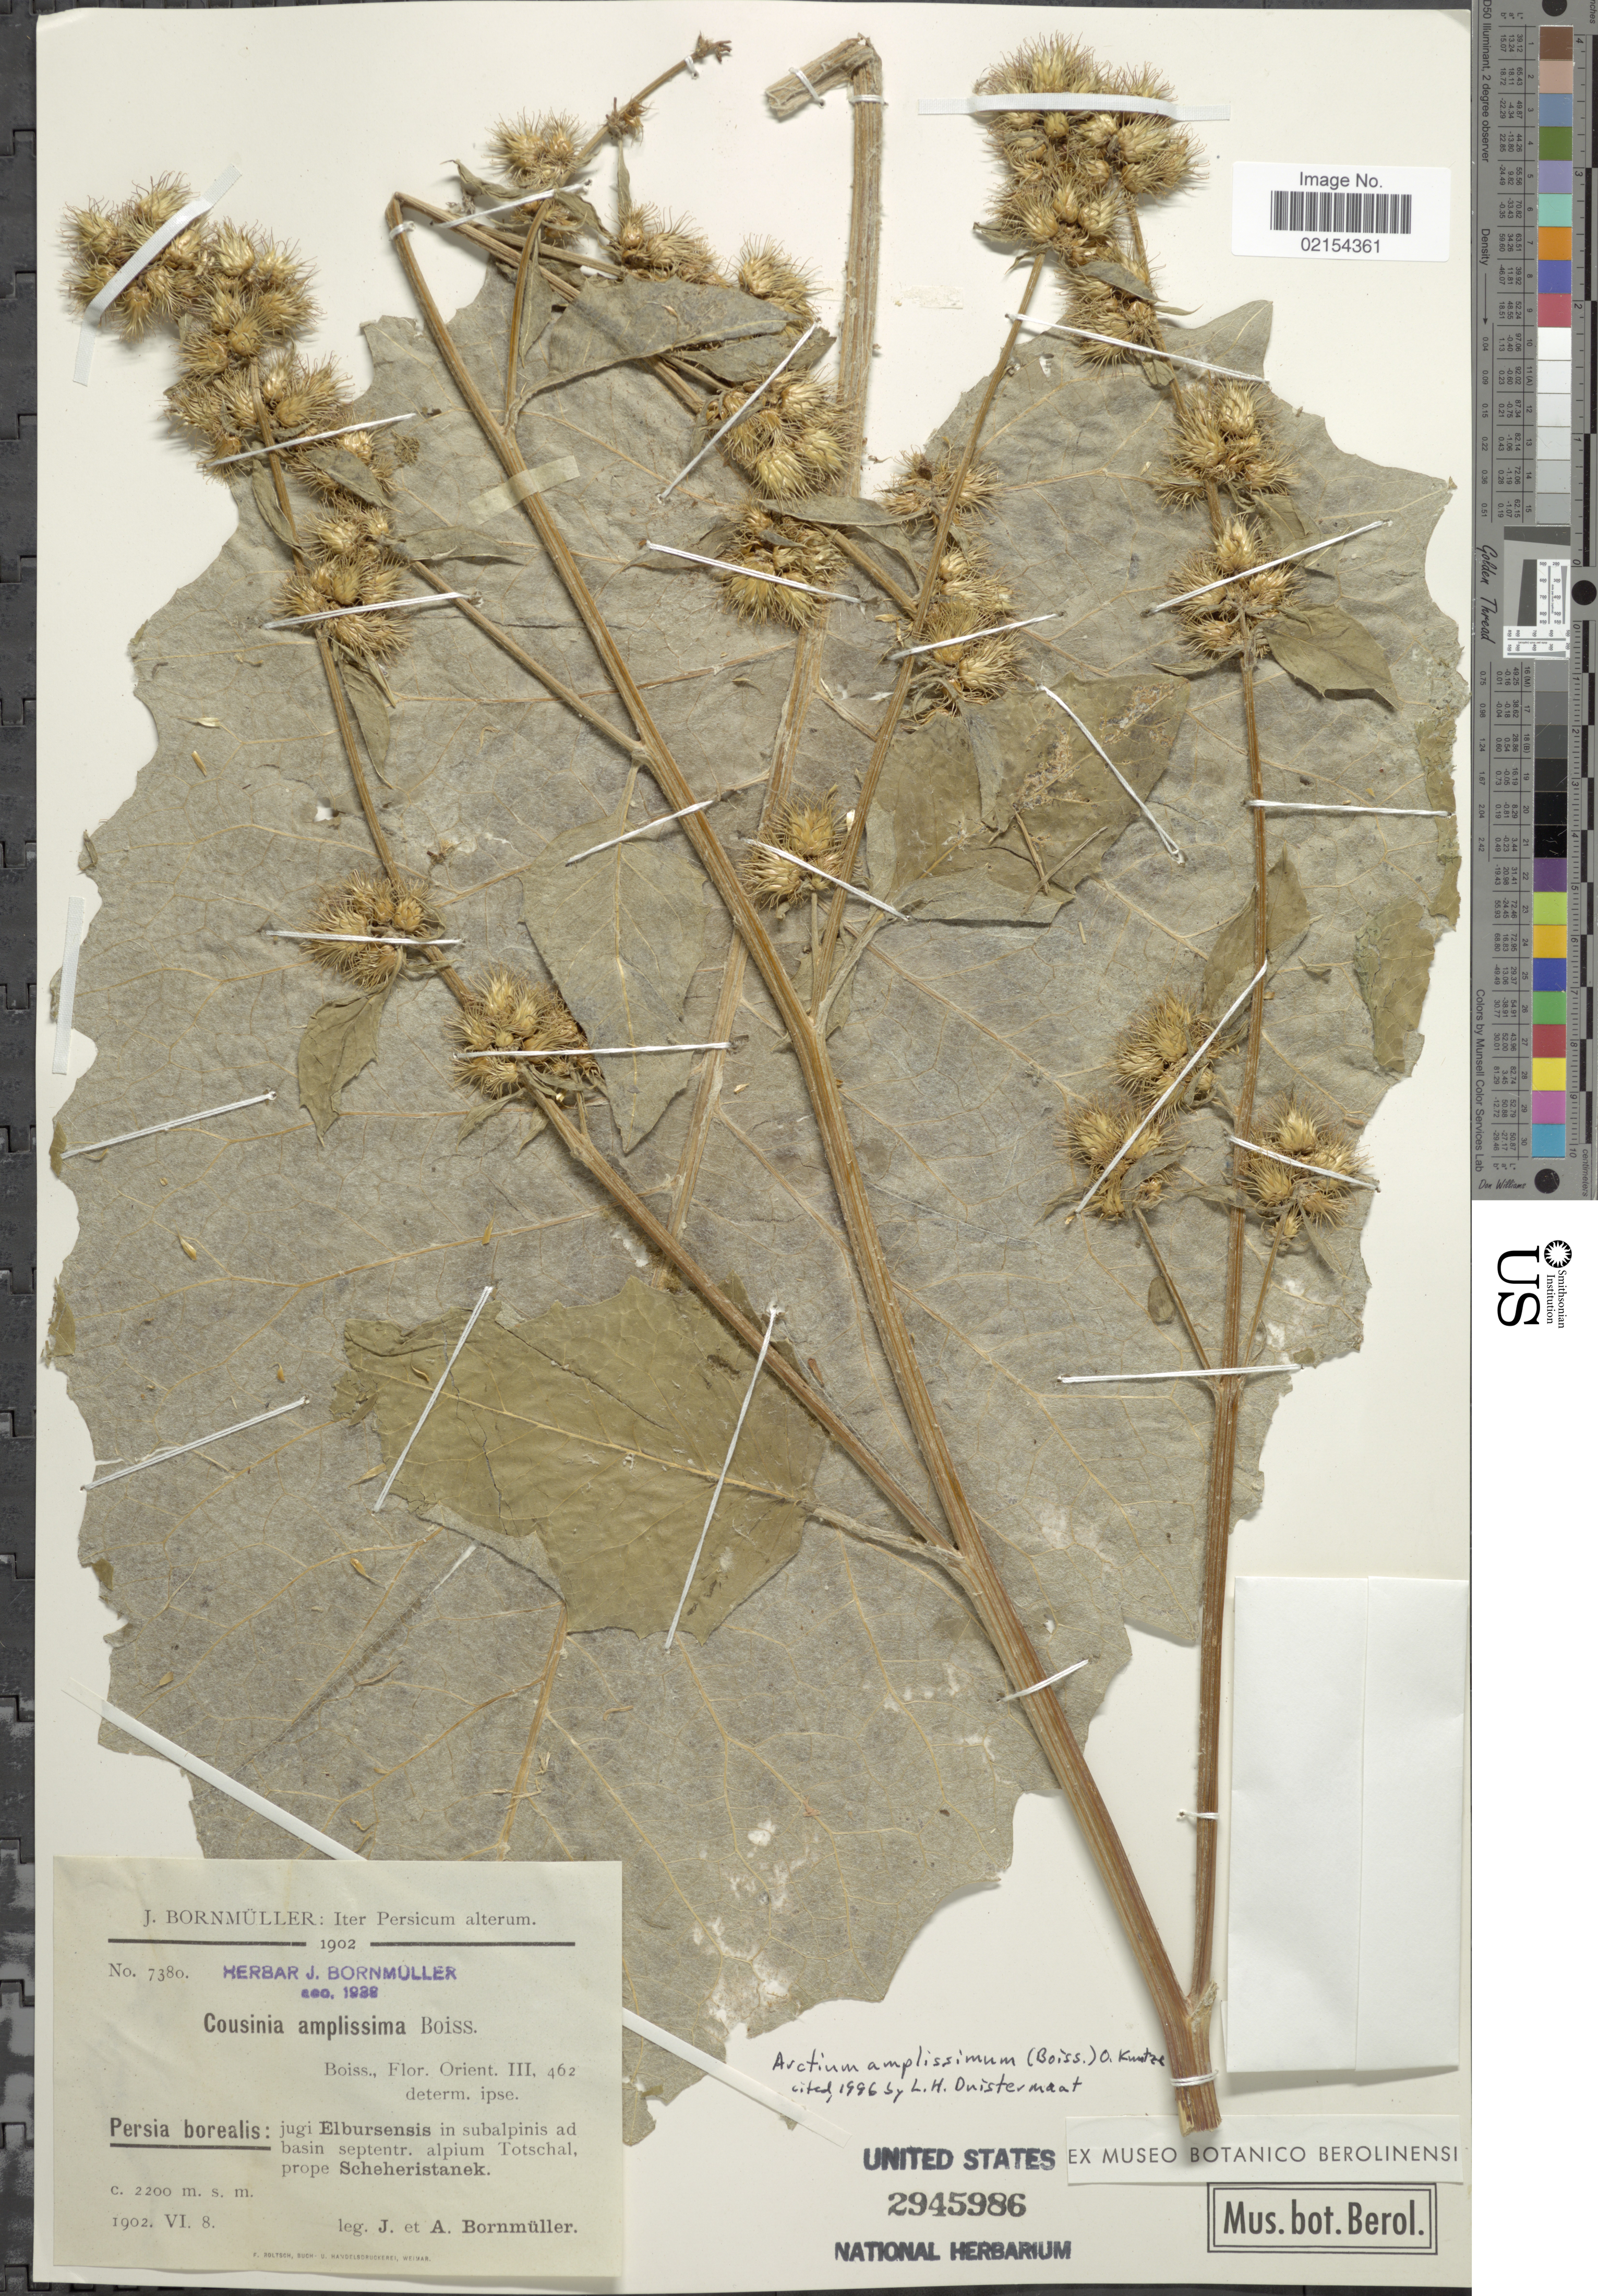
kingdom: Plantae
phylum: Tracheophyta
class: Magnoliopsida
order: Asterales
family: Asteraceae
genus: Cousinia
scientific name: Cousinia amplissima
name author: (Boiss.) Boiss.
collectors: J. Bornmüller & A. Bornmüller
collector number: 7380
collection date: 1902-06-08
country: Iran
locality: Persia borealis: jugi Elbursensis in subalpinis ad basin septentr. alpium Totschal prope Scheheristanek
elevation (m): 2200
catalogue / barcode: US 2945986